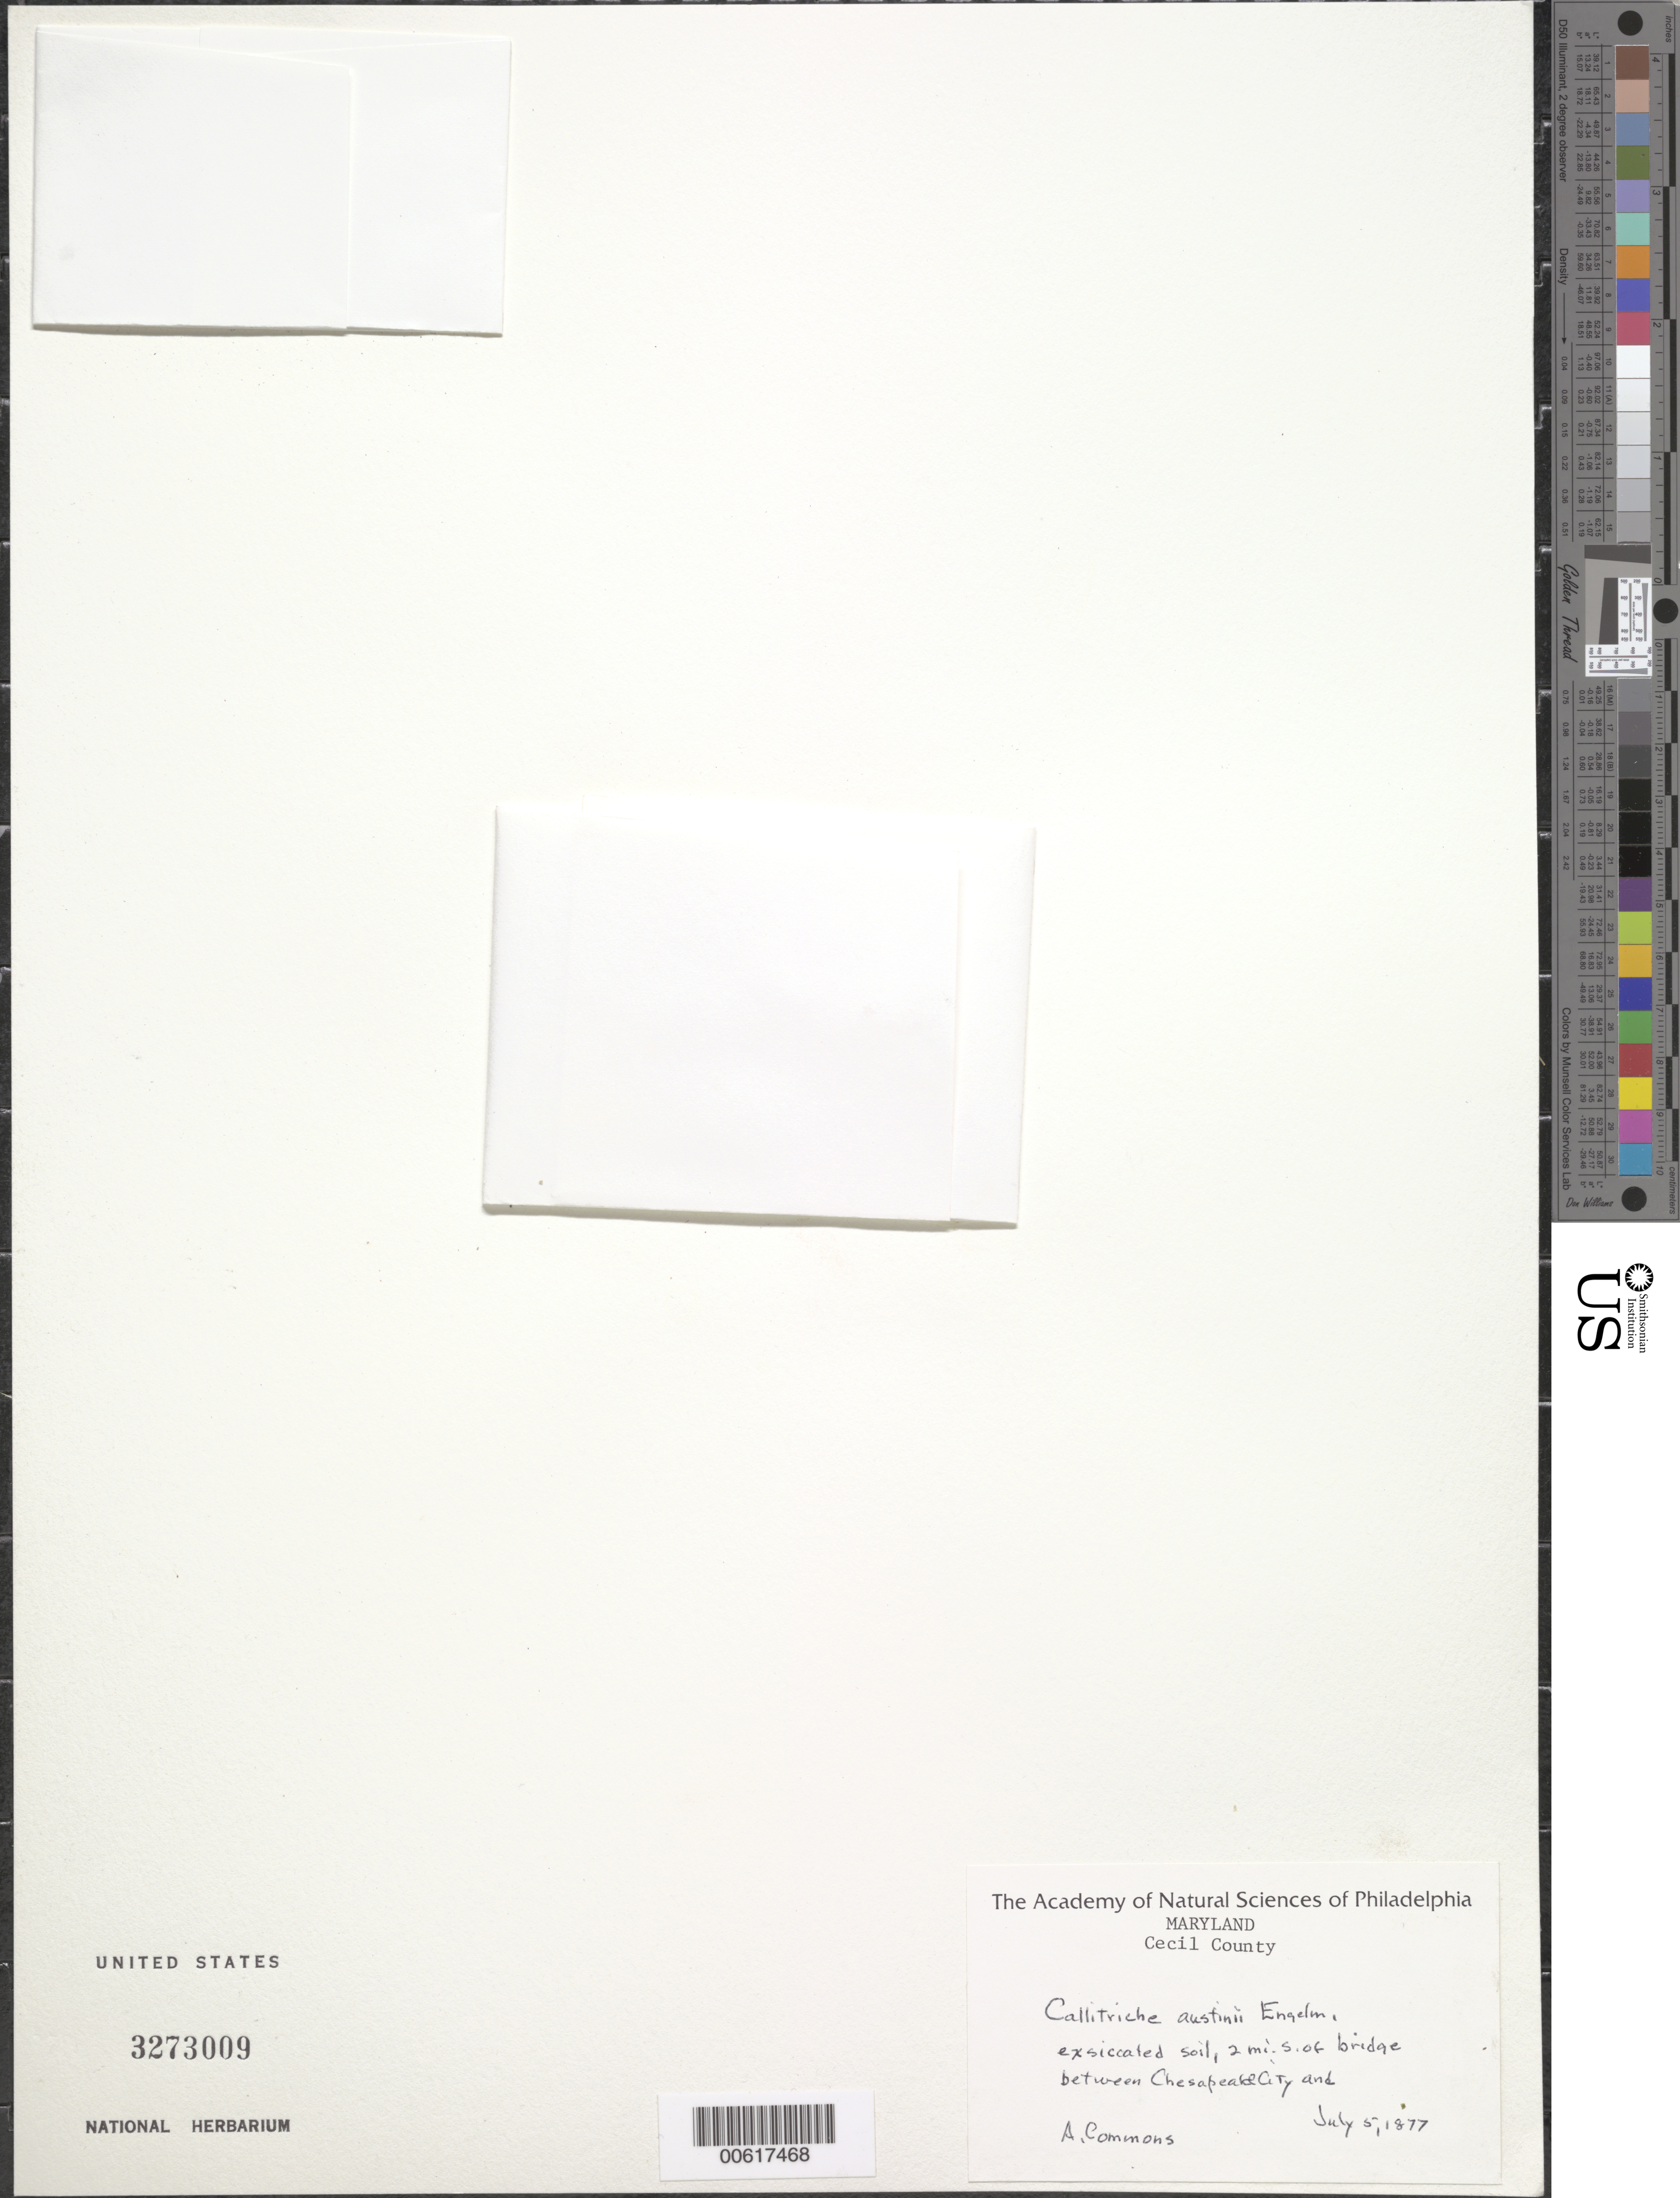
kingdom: Plantae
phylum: Tracheophyta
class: Magnoliopsida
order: Lamiales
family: Plantaginaceae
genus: Callitriche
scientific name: Callitriche terrestris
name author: Raf.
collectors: A. Commons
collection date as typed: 05 Jul 1877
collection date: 1877-07-05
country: United States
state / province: Maryland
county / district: Cecil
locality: Near Chesapeake City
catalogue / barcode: US 3273009